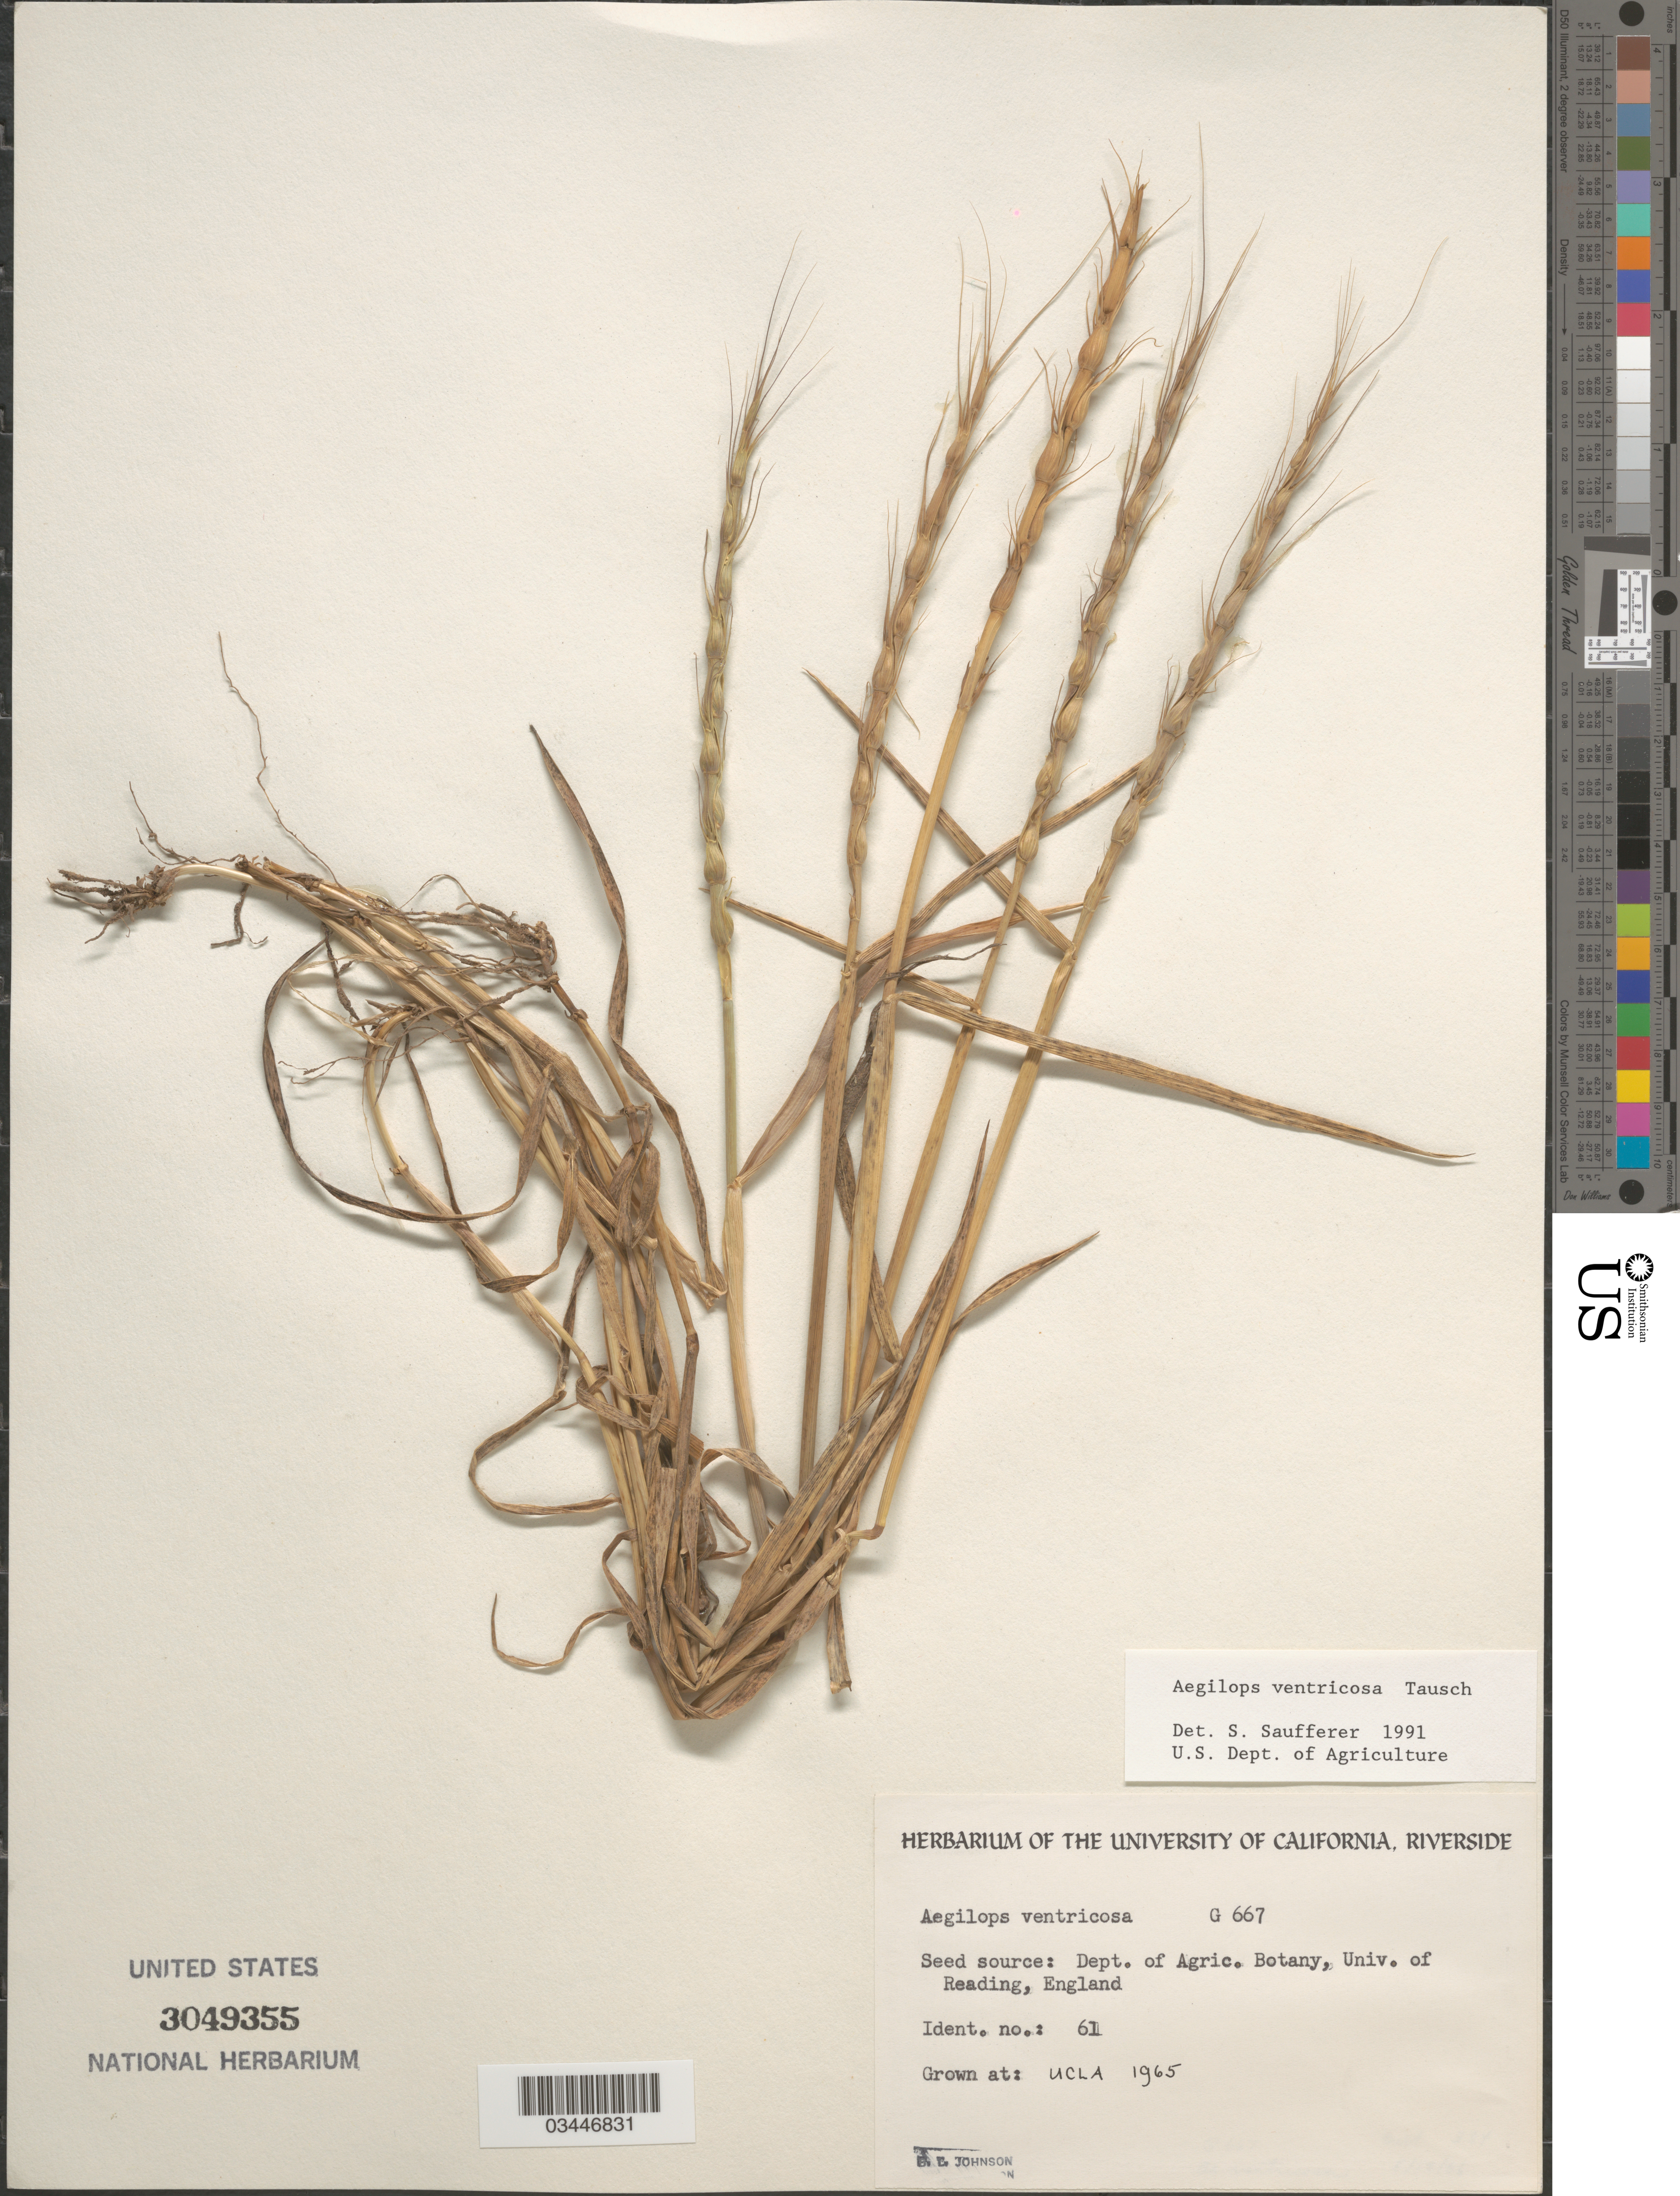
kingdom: Plantae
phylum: Tracheophyta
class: Liliopsida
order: Poales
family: Poaceae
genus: Aegilops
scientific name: Aegilops sp.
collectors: B. Johnson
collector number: G667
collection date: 1965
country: United States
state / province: California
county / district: Los Angeles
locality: UCLA.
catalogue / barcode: US 3049355